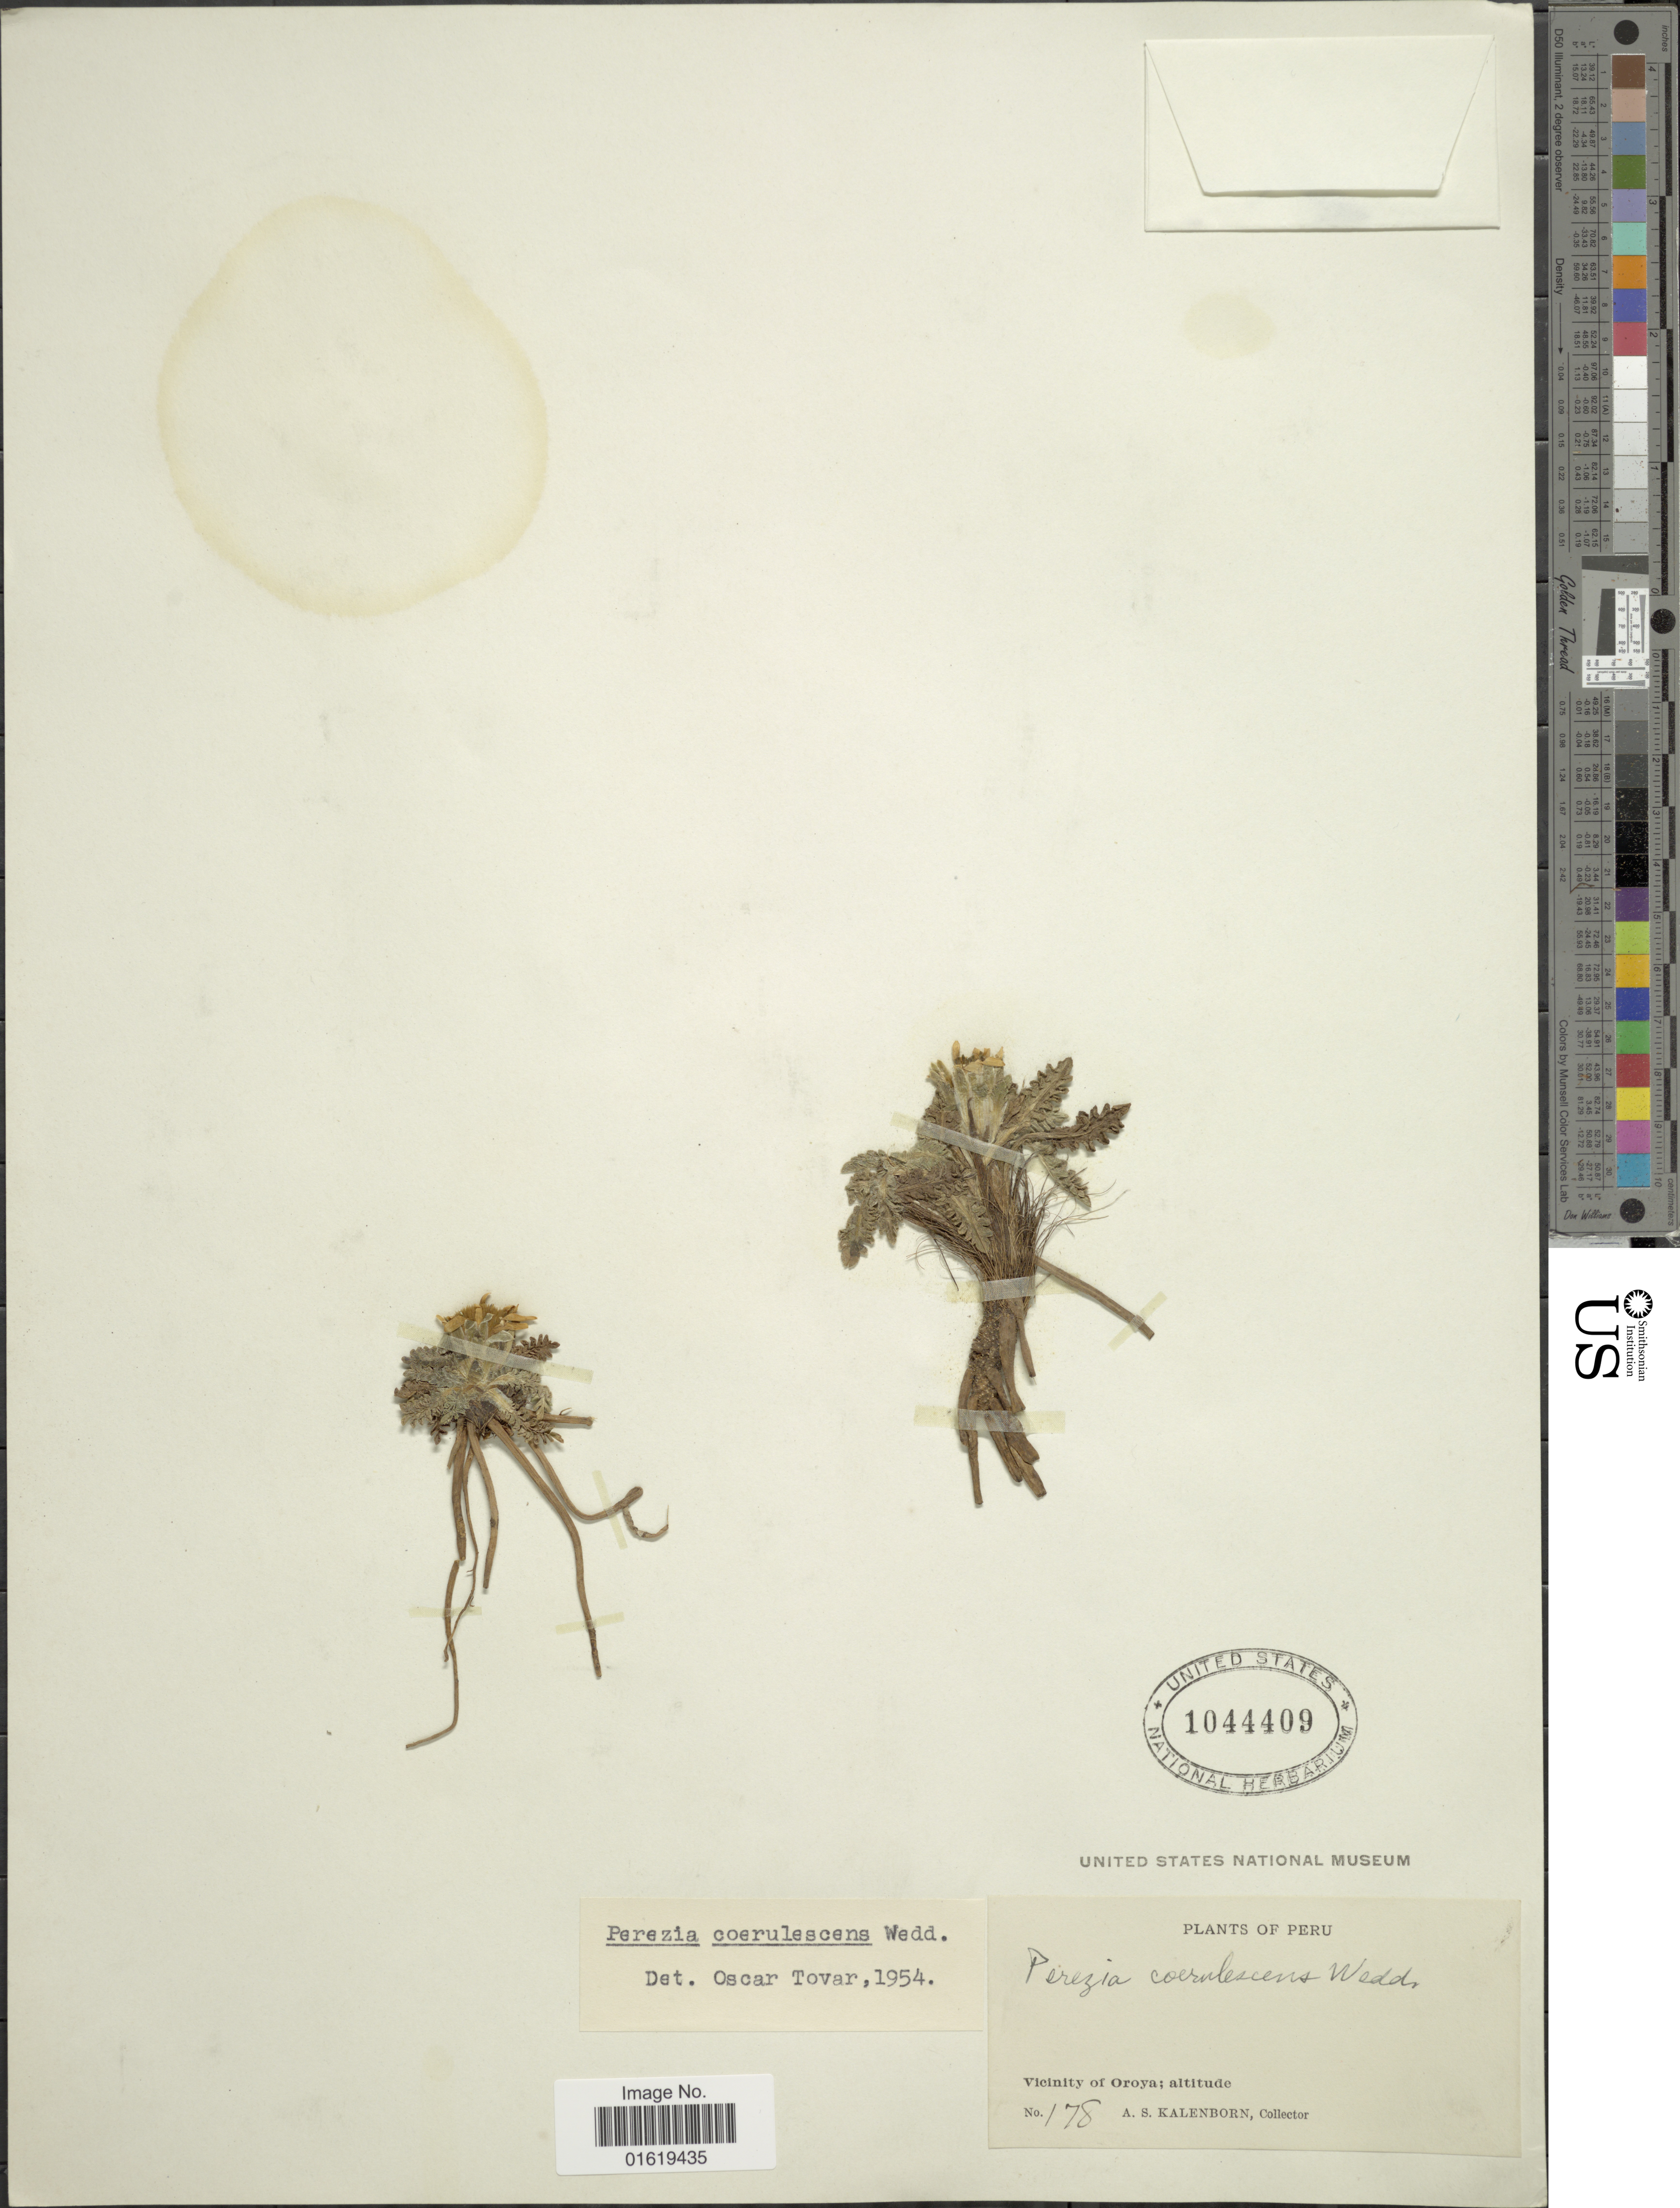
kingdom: Plantae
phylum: Tracheophyta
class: Magnoliopsida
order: Asterales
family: Asteraceae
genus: Perezia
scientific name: Perezia coerulescens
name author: Wedd.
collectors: A. Kalenborn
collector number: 178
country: Peru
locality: Vicinity of Oraya.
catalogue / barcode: US 1044409